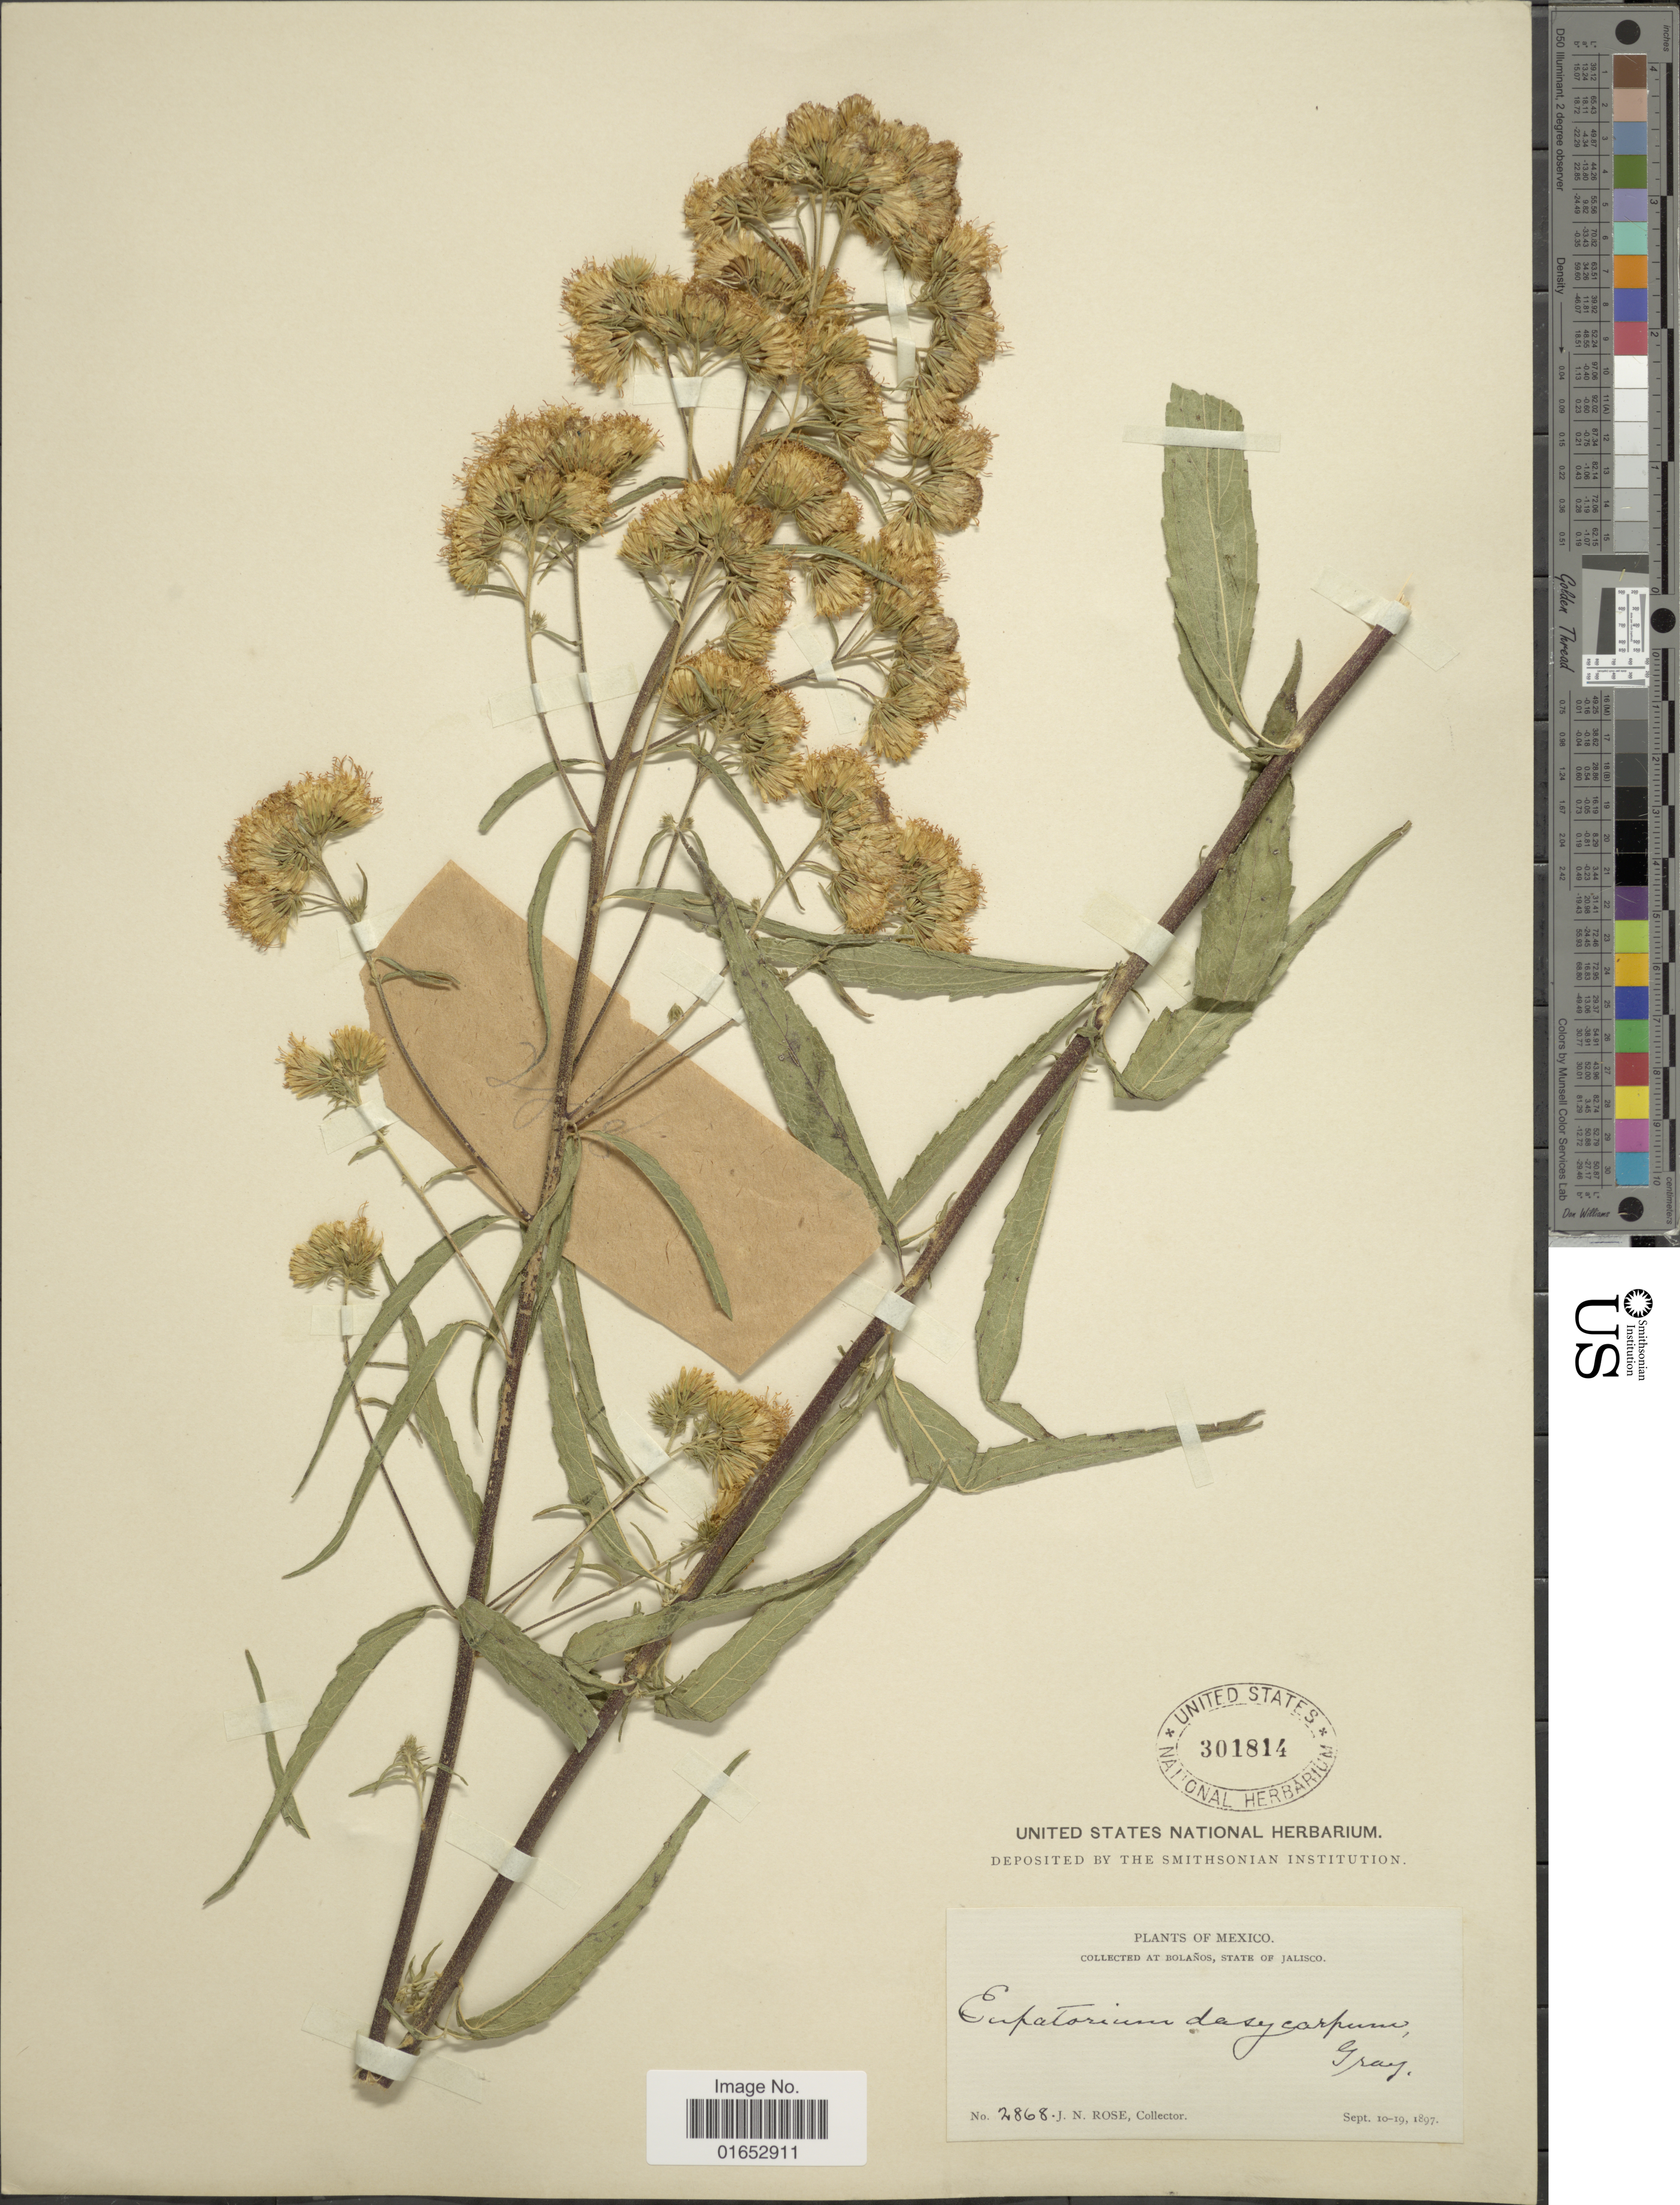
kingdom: Plantae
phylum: Tracheophyta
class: Magnoliopsida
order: Asterales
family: Asteraceae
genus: Steviopsis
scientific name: Steviopsis dasycarpum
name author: A. Gray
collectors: J. N. Rose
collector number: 2868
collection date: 1897-09-10/1897-09-19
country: Mexico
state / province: Jalisco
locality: At Bolaños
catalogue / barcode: US 301814